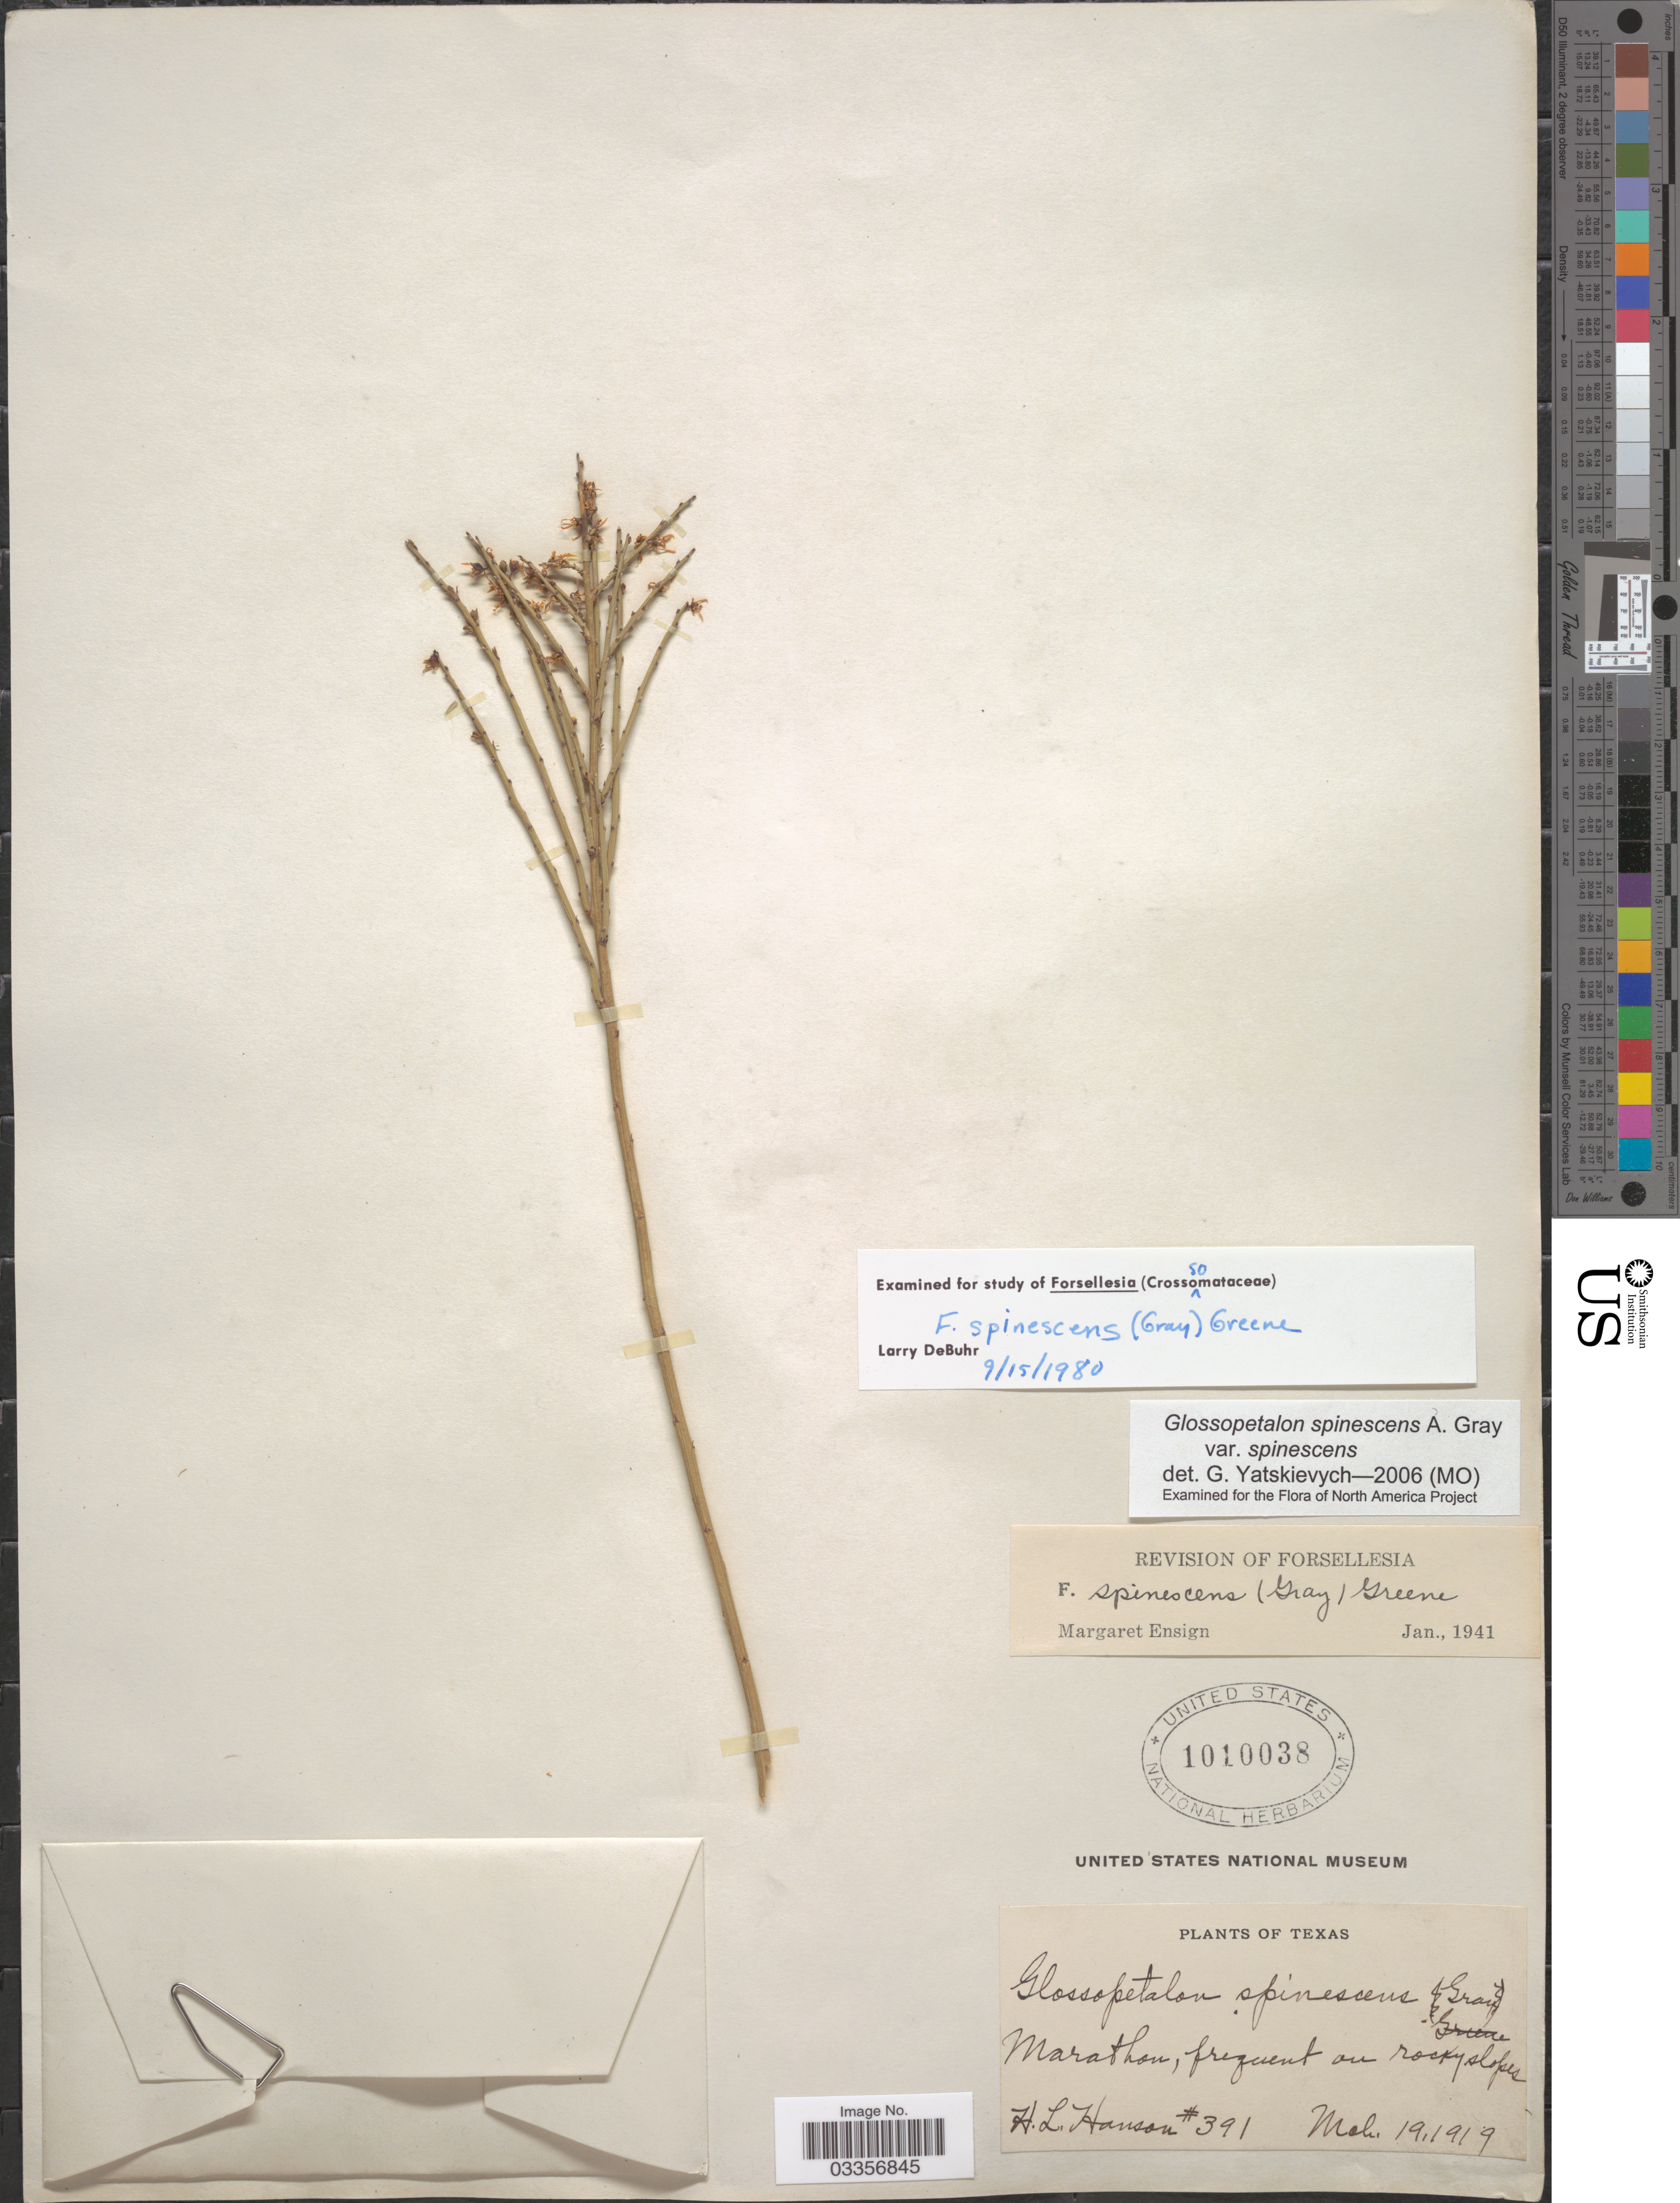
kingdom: Plantae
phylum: Tracheophyta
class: Magnoliopsida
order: Crossosomatales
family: Crossosomataceae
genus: Glossopetalon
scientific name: Glossopetalon spinescens var. spinescens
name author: A. Gray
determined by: Yatskievych, G.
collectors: H. Hanson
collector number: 391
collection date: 1919-03-19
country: United States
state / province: Texas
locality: Marathon.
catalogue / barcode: US 1010038